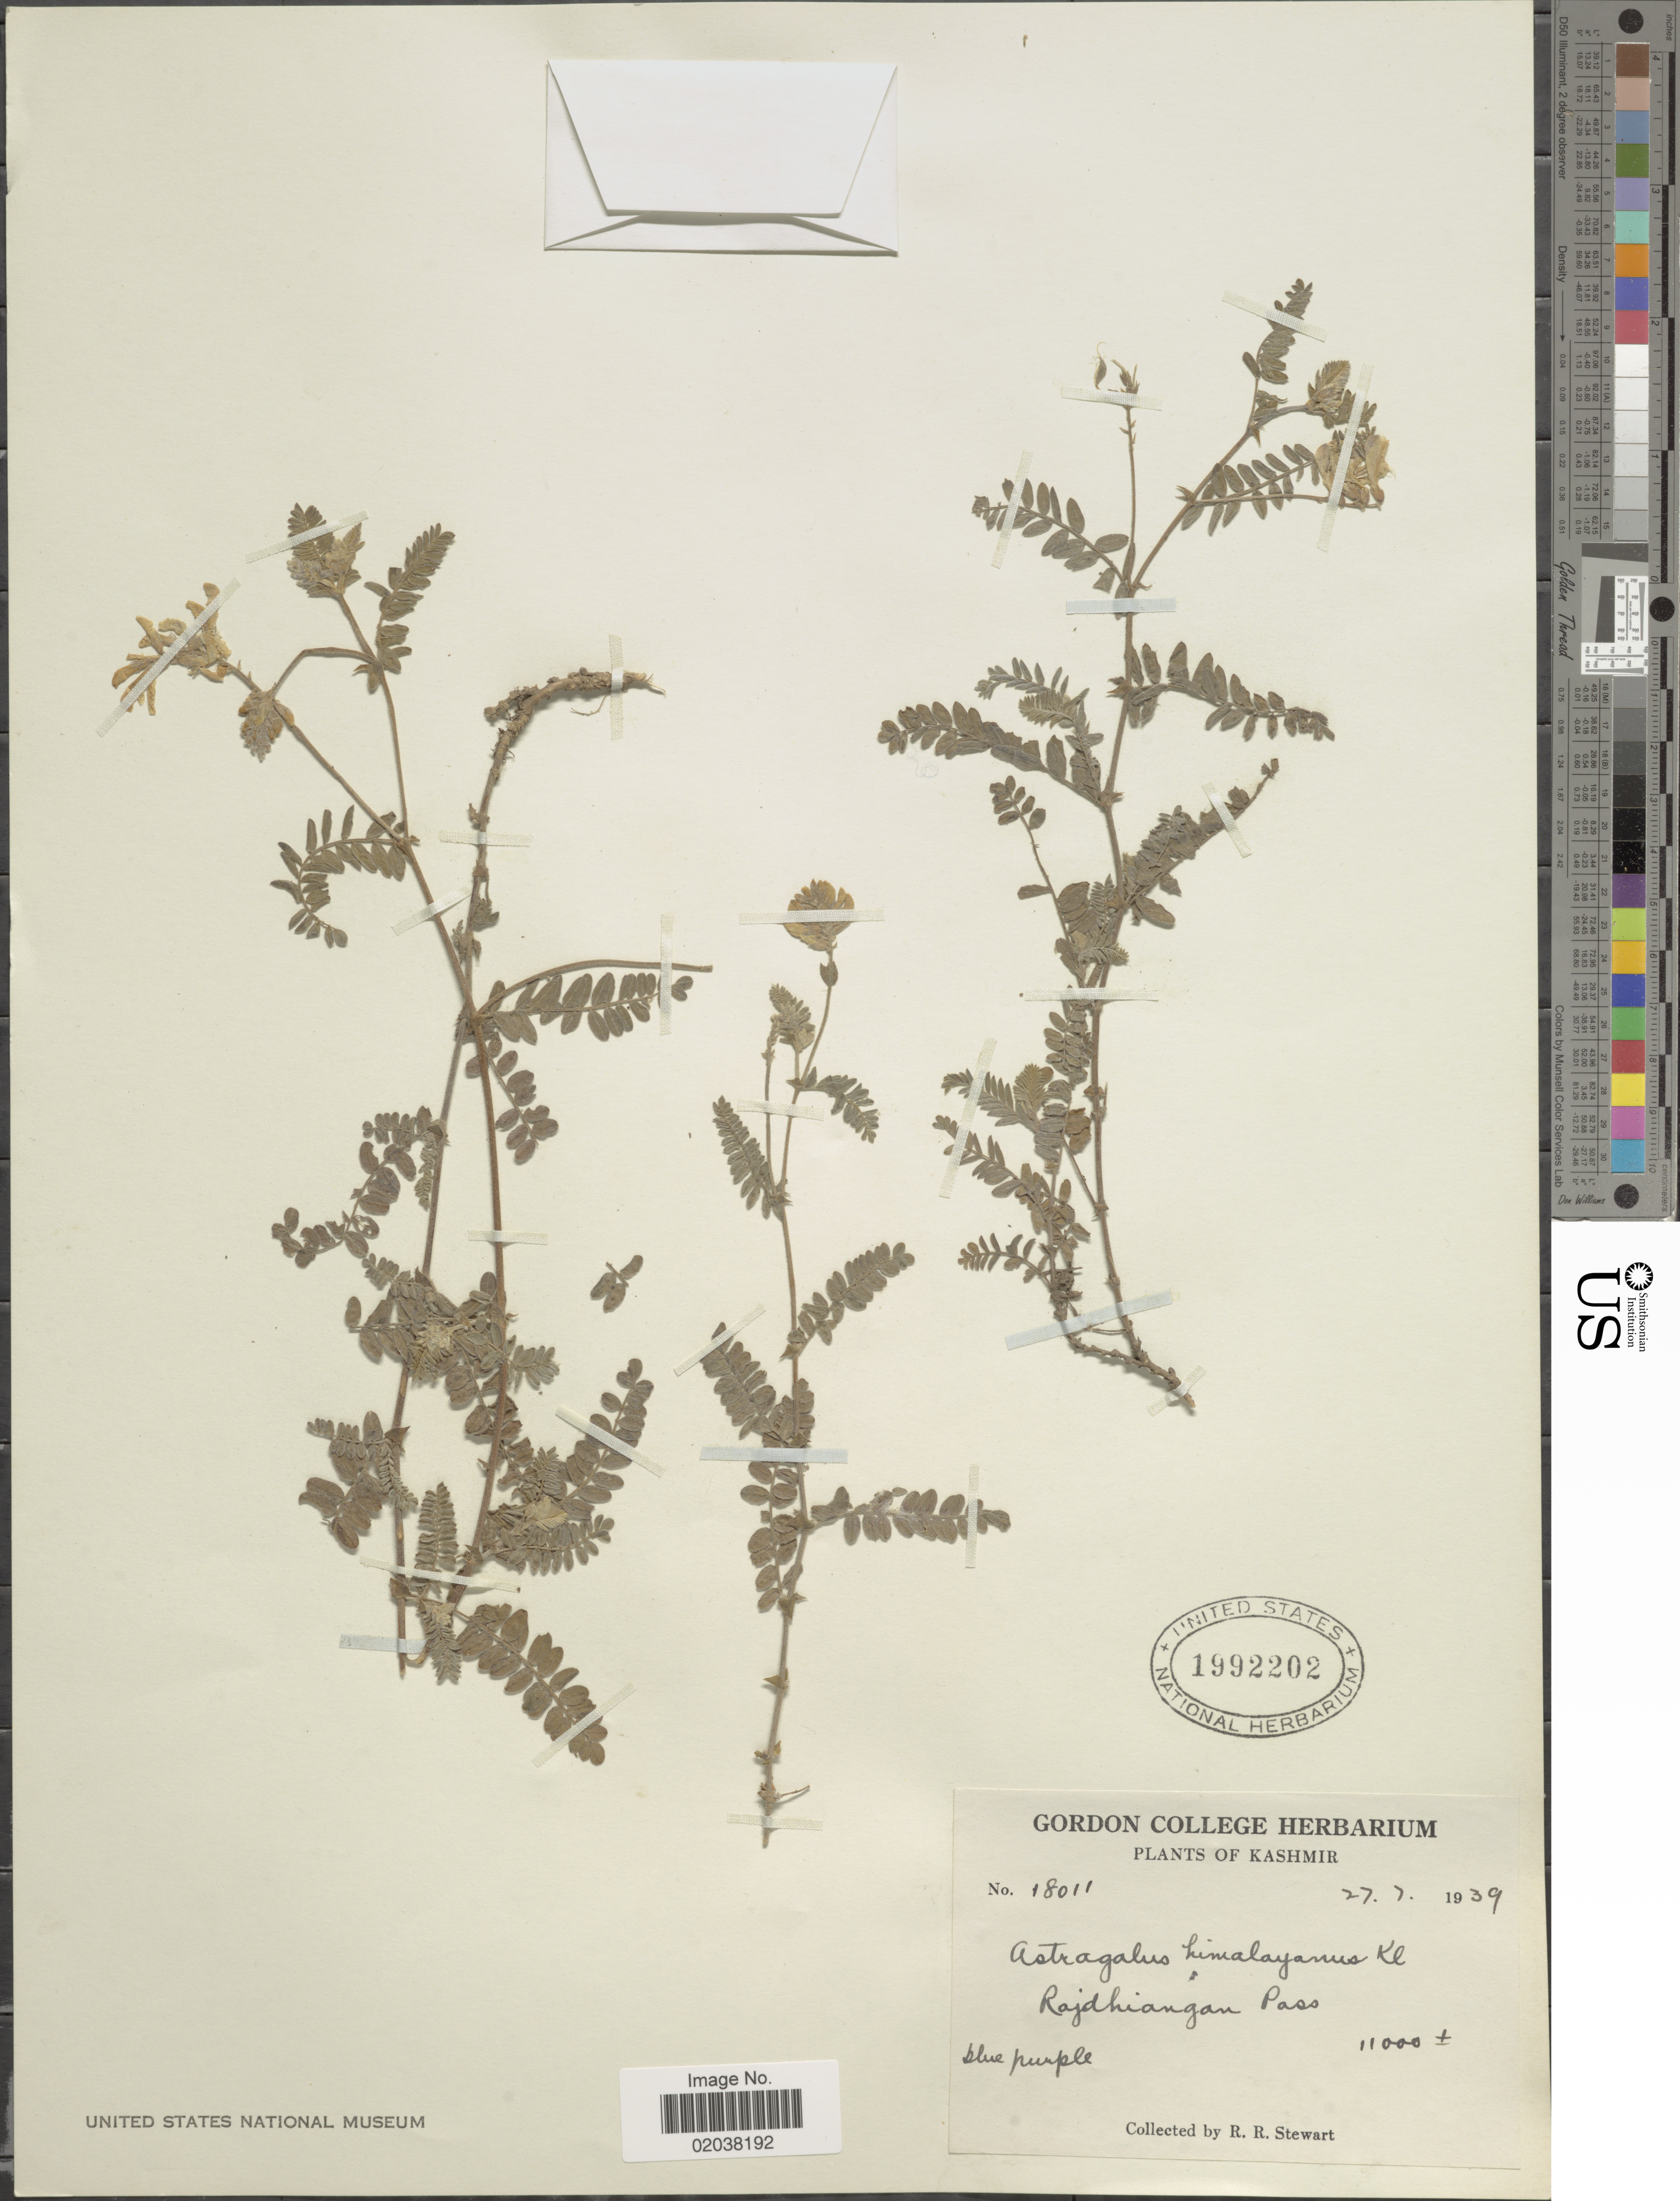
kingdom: Plantae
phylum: Tracheophyta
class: Magnoliopsida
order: Fabales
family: Fabaceae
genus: Astragalus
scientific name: Astragalus himalayanus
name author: Klotzsch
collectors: R. R. Stewart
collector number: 18011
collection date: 1939-07-27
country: India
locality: Radjiangan Pass, Kashmir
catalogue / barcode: US 1992202